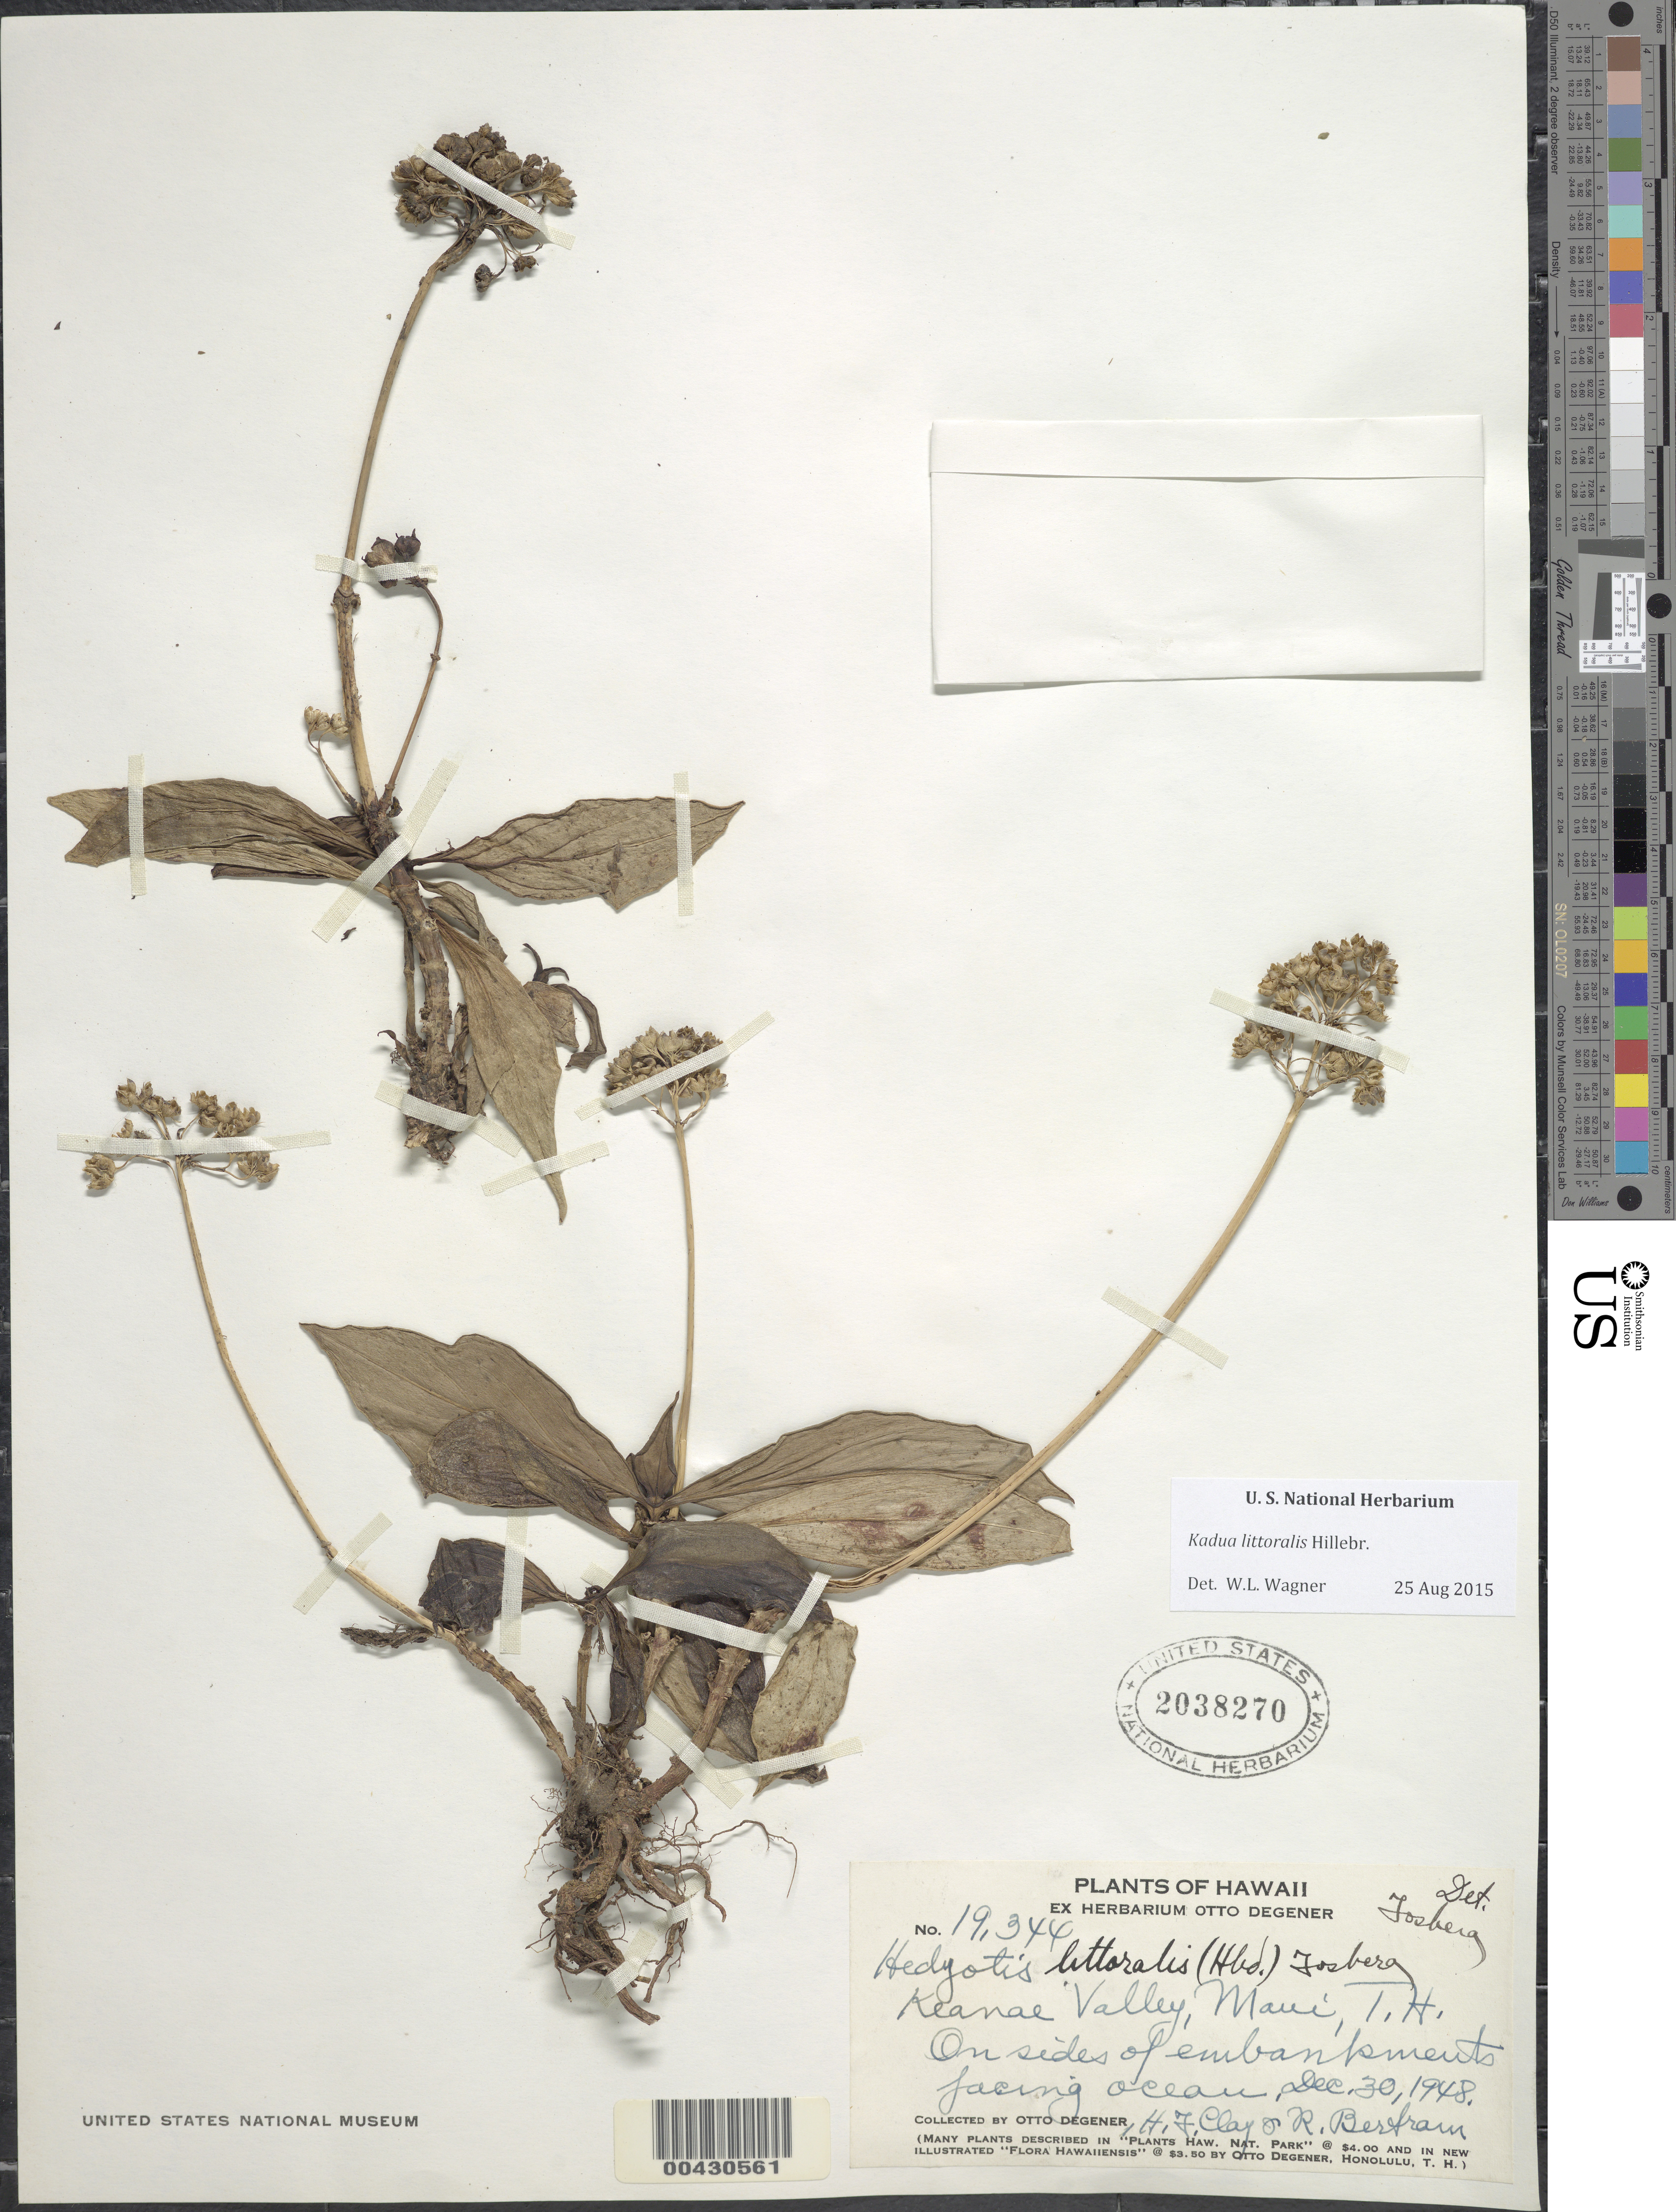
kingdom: Plantae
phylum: Tracheophyta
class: Magnoliopsida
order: Gentianales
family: Rubiaceae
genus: Kadua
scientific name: Kadua littoralis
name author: Hillebr.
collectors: O. Degener, H. Clay & R. Bertram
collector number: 19344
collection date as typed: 30 Dec 1948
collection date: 1948-12-30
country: United States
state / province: Hawaii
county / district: Maui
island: Maui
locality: Keanae Valley. On sides of embankments facing ocean.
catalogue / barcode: US 2038270